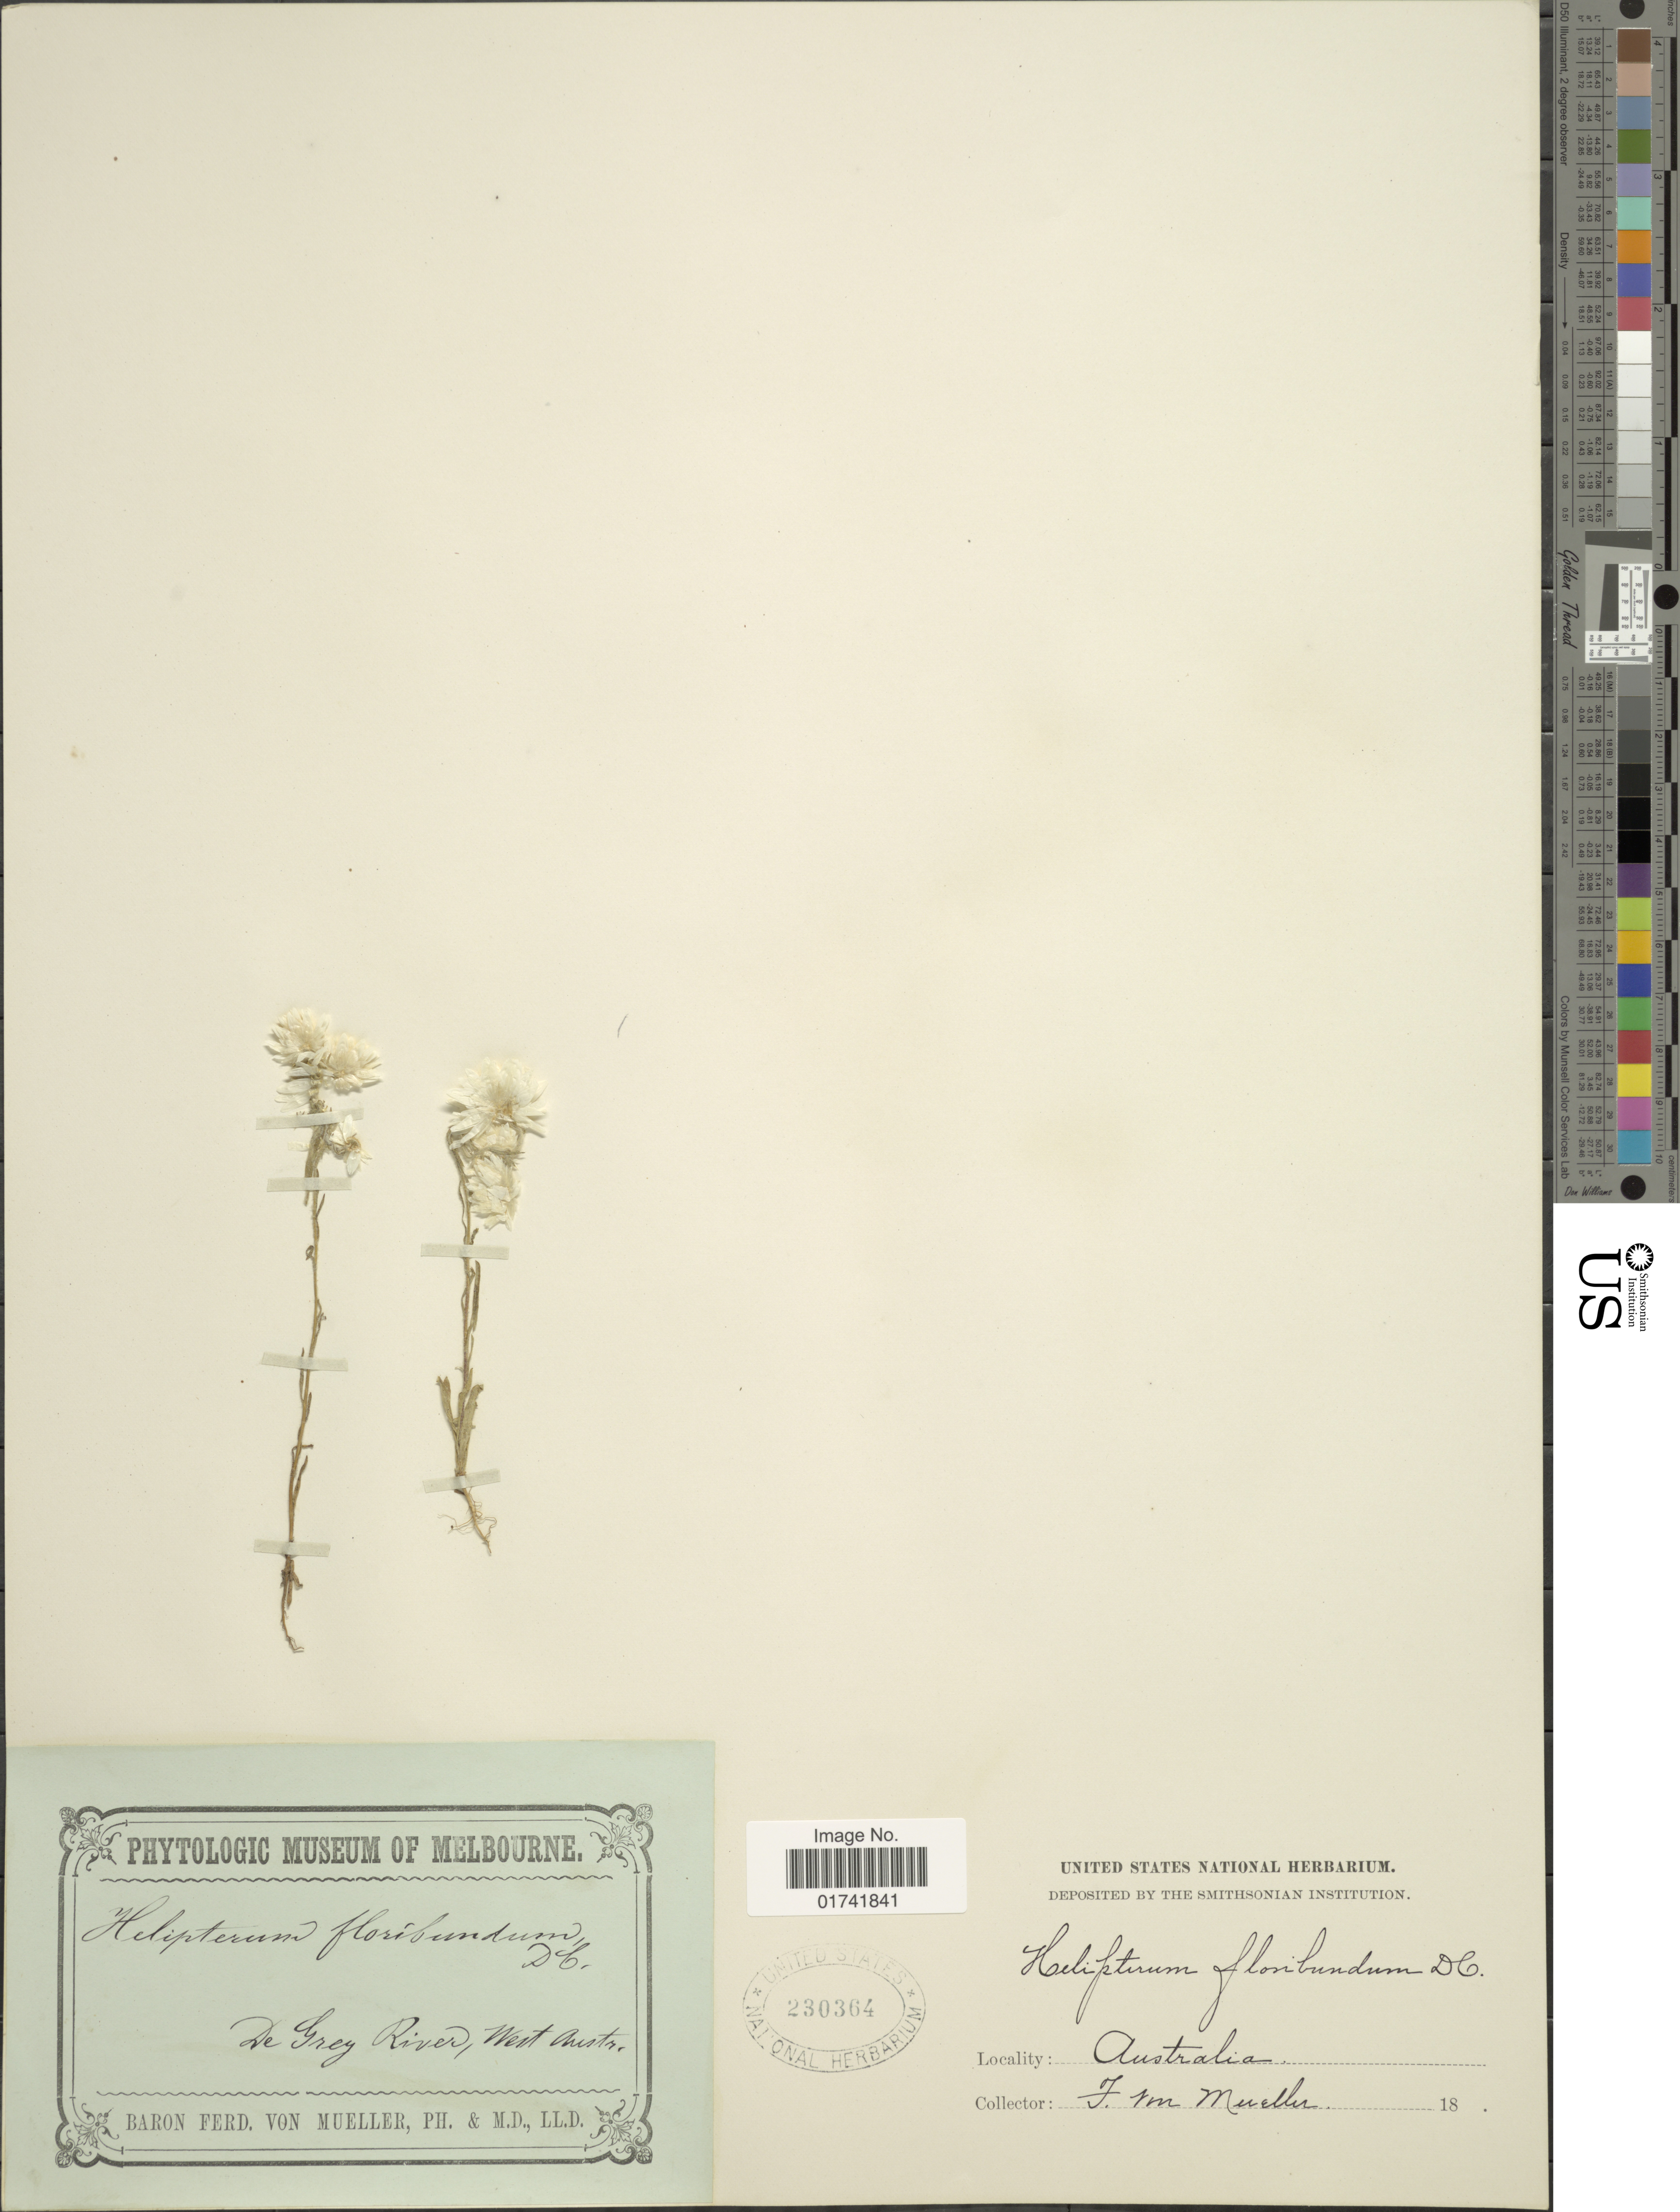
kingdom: Plantae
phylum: Tracheophyta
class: Magnoliopsida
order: Asterales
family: Asteraceae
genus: Rhodanthe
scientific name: Rhodanthe floribunda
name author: (A. Cunn. ex DC.) Paul G. Wilson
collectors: F. von Mueller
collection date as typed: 18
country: Australia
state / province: Western Australia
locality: De Grey River.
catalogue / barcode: US 230364